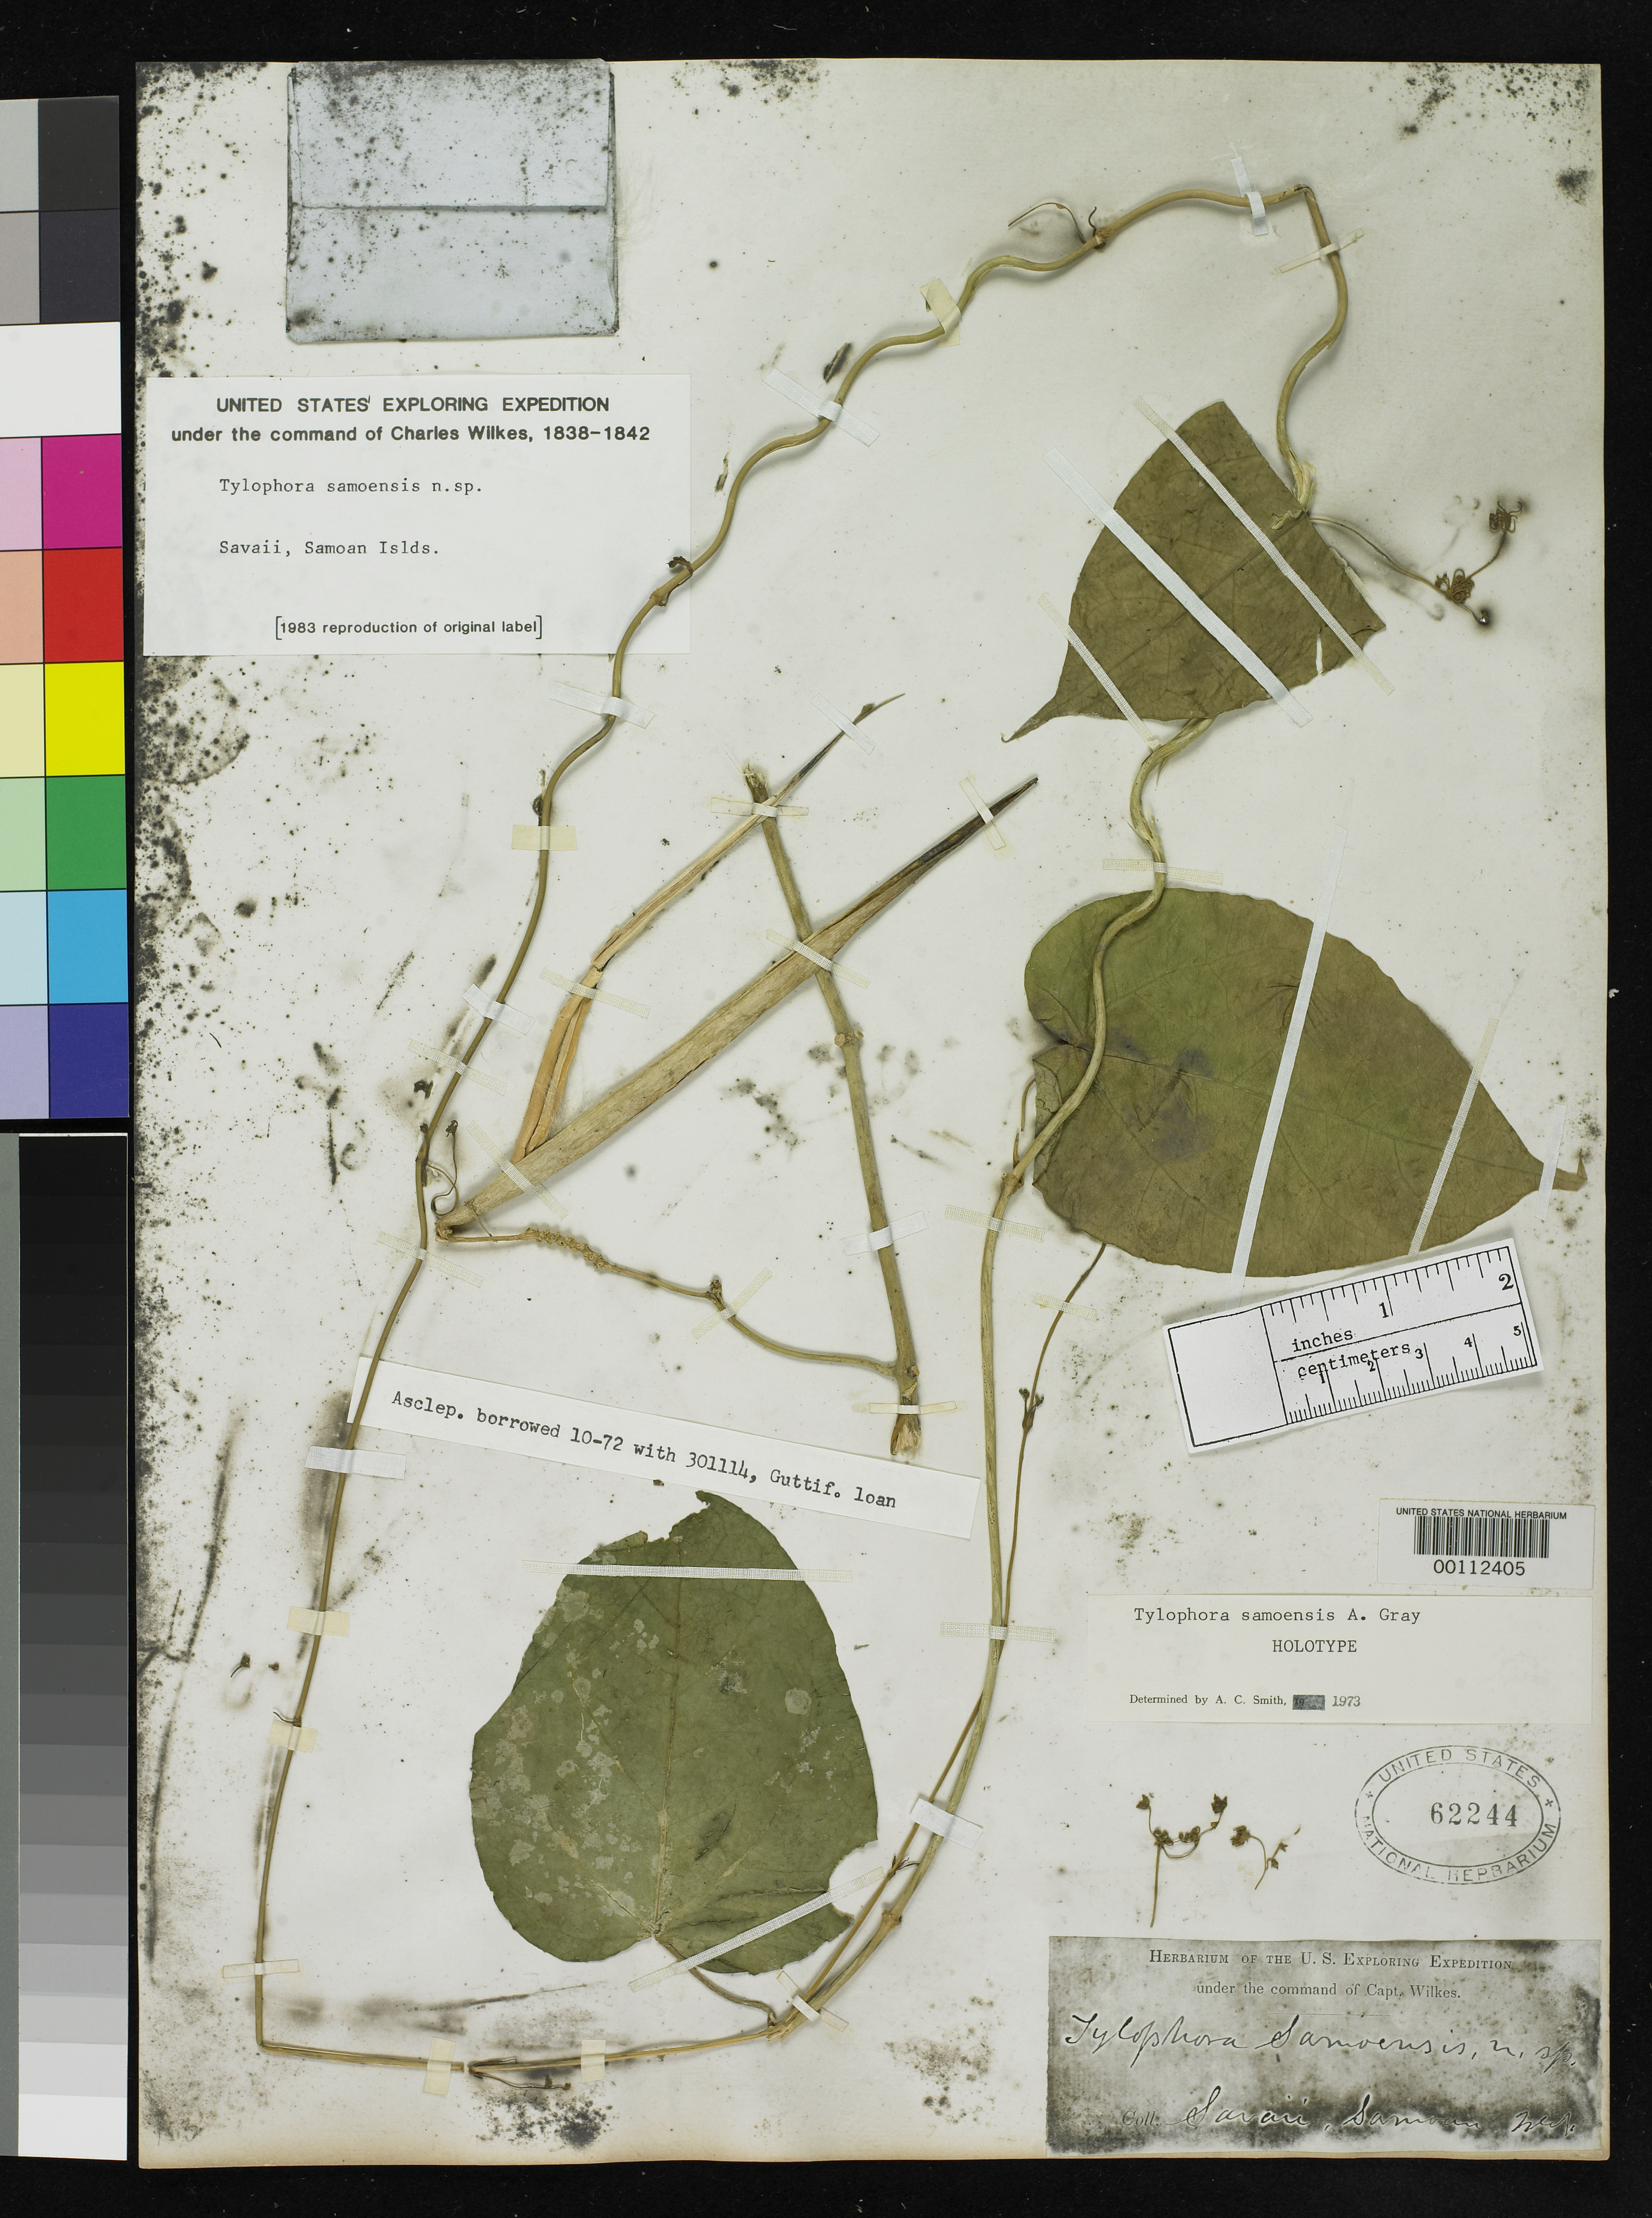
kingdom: Plantae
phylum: Tracheophyta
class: Magnoliopsida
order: Gentianales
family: Apocynaceae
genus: Tylophora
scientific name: Tylophora samoensis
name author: A. Gray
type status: Holotype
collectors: Wilkes Explor. Exped.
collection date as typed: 1838 to -- --- 1842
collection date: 1838/1842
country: Samoa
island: Savai'i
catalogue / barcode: US 62244